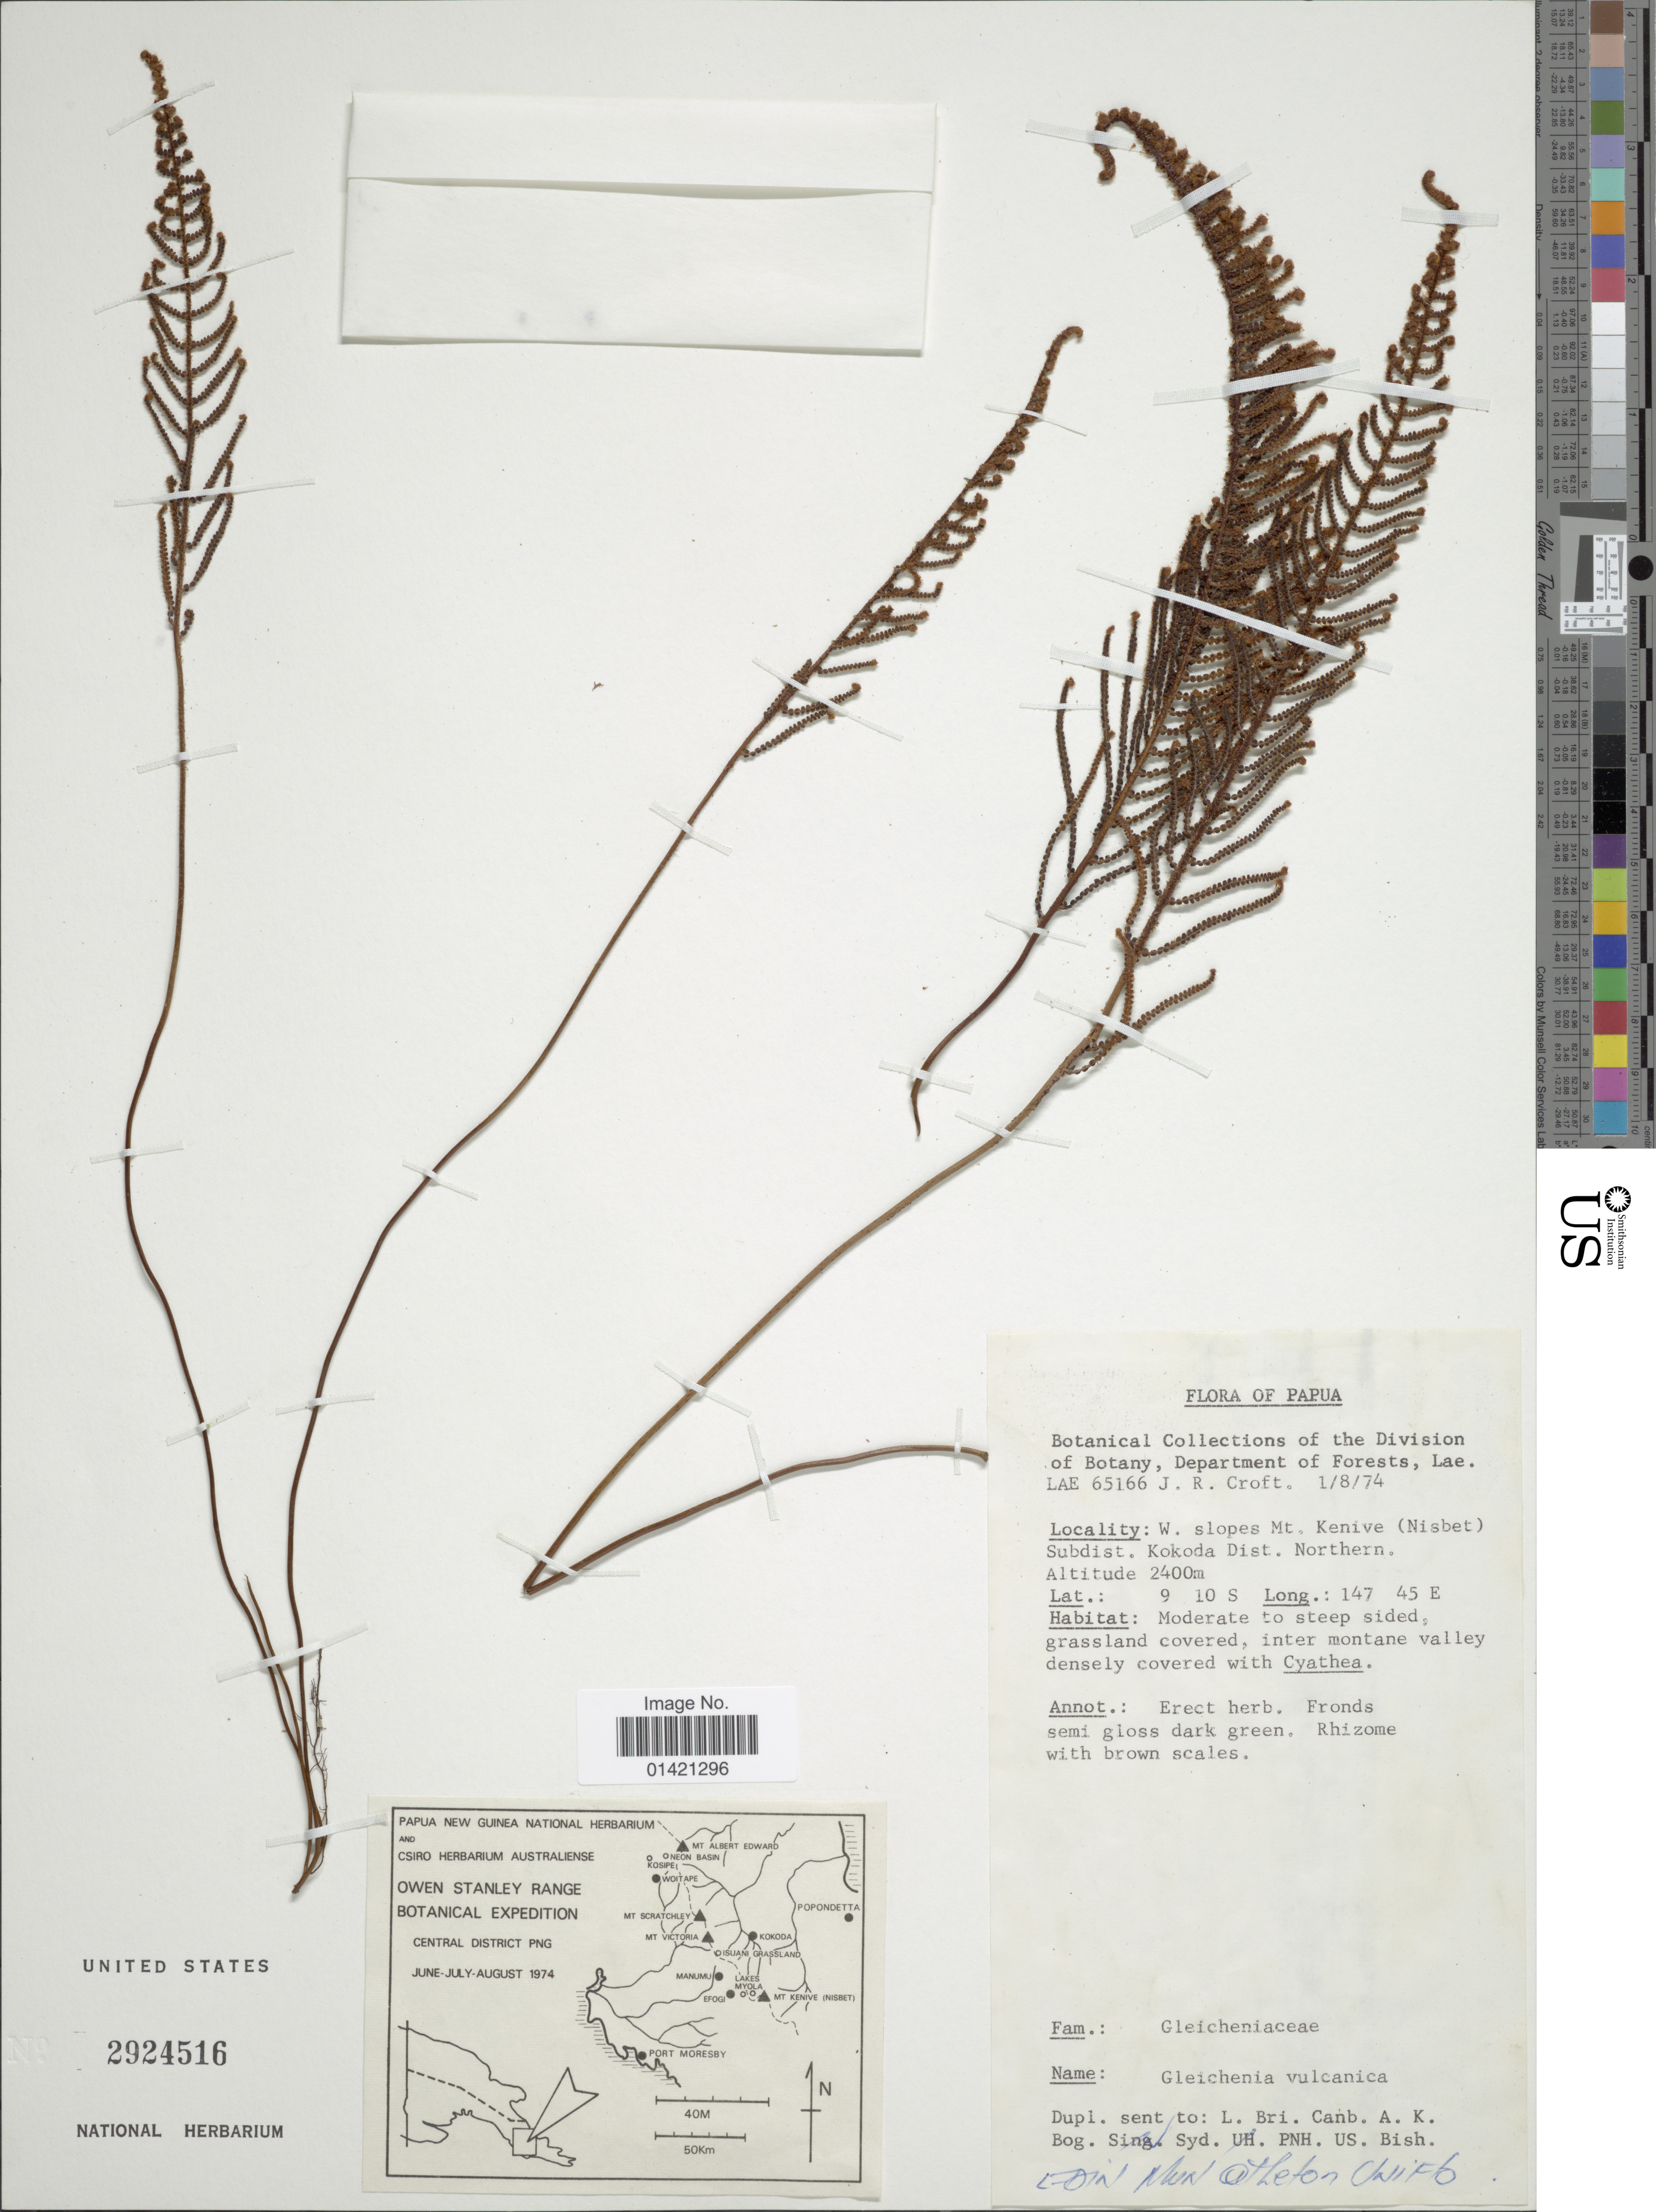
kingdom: Plantae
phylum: Tracheophyta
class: Polypodiopsida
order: Gleicheniales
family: Gleicheniaceae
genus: Gleichenia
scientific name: Gleichenia vulcanica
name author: Blume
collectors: J. R. Croft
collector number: LAE 65166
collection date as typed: Transcribed d/m/y: 1/8/74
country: Papua New Guinea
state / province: Northern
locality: Papua. W. slopes Mt. Kenive (Nisbet) Subdist. Kokoda Dist. Northern. Central District.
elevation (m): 2400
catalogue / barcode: US 2924516